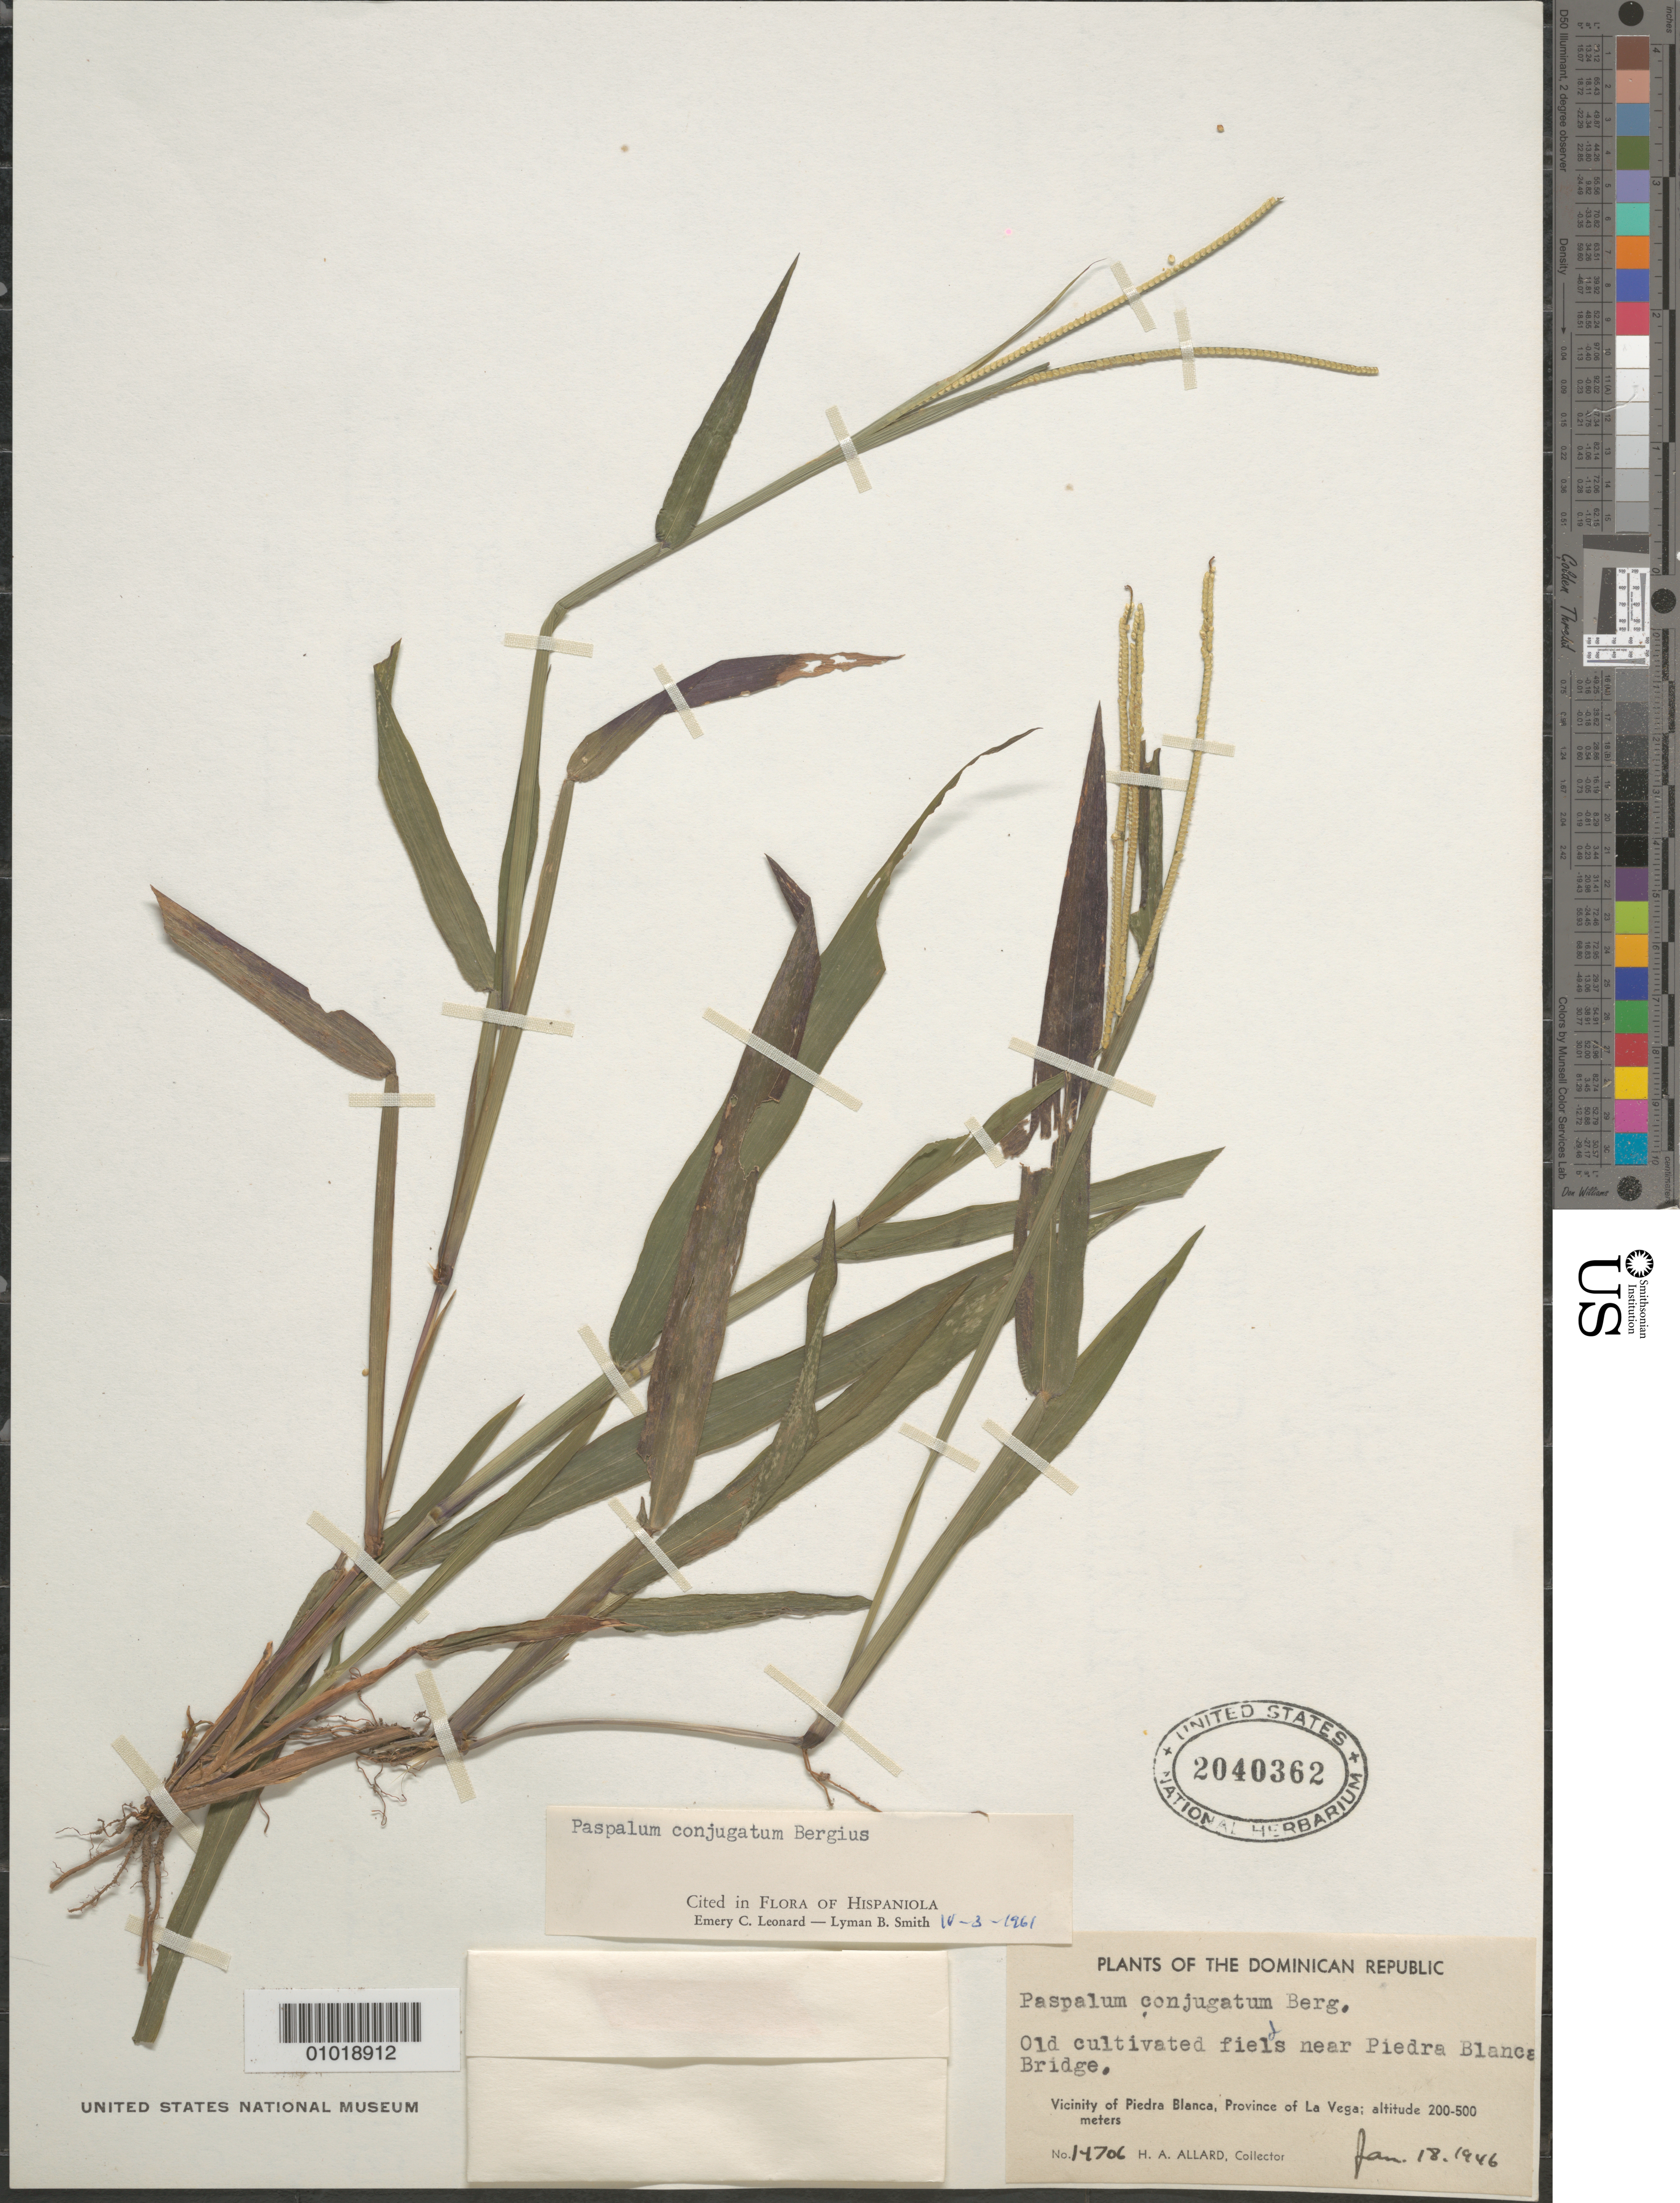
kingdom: Plantae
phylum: Tracheophyta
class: Liliopsida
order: Poales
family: Poaceae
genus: Paspalum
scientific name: Paspalum conjugatum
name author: P.J. Bergius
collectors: H. A. Allard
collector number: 14706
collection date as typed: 18 Jan 1946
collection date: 1946-01-18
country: Dominican Republic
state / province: La Vega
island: Hispaniola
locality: Vic. of Piedra Blanca, old cultivated fields near Piedra Blanca Bridge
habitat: old cultivated field near bridge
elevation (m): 200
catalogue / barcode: US 2040362